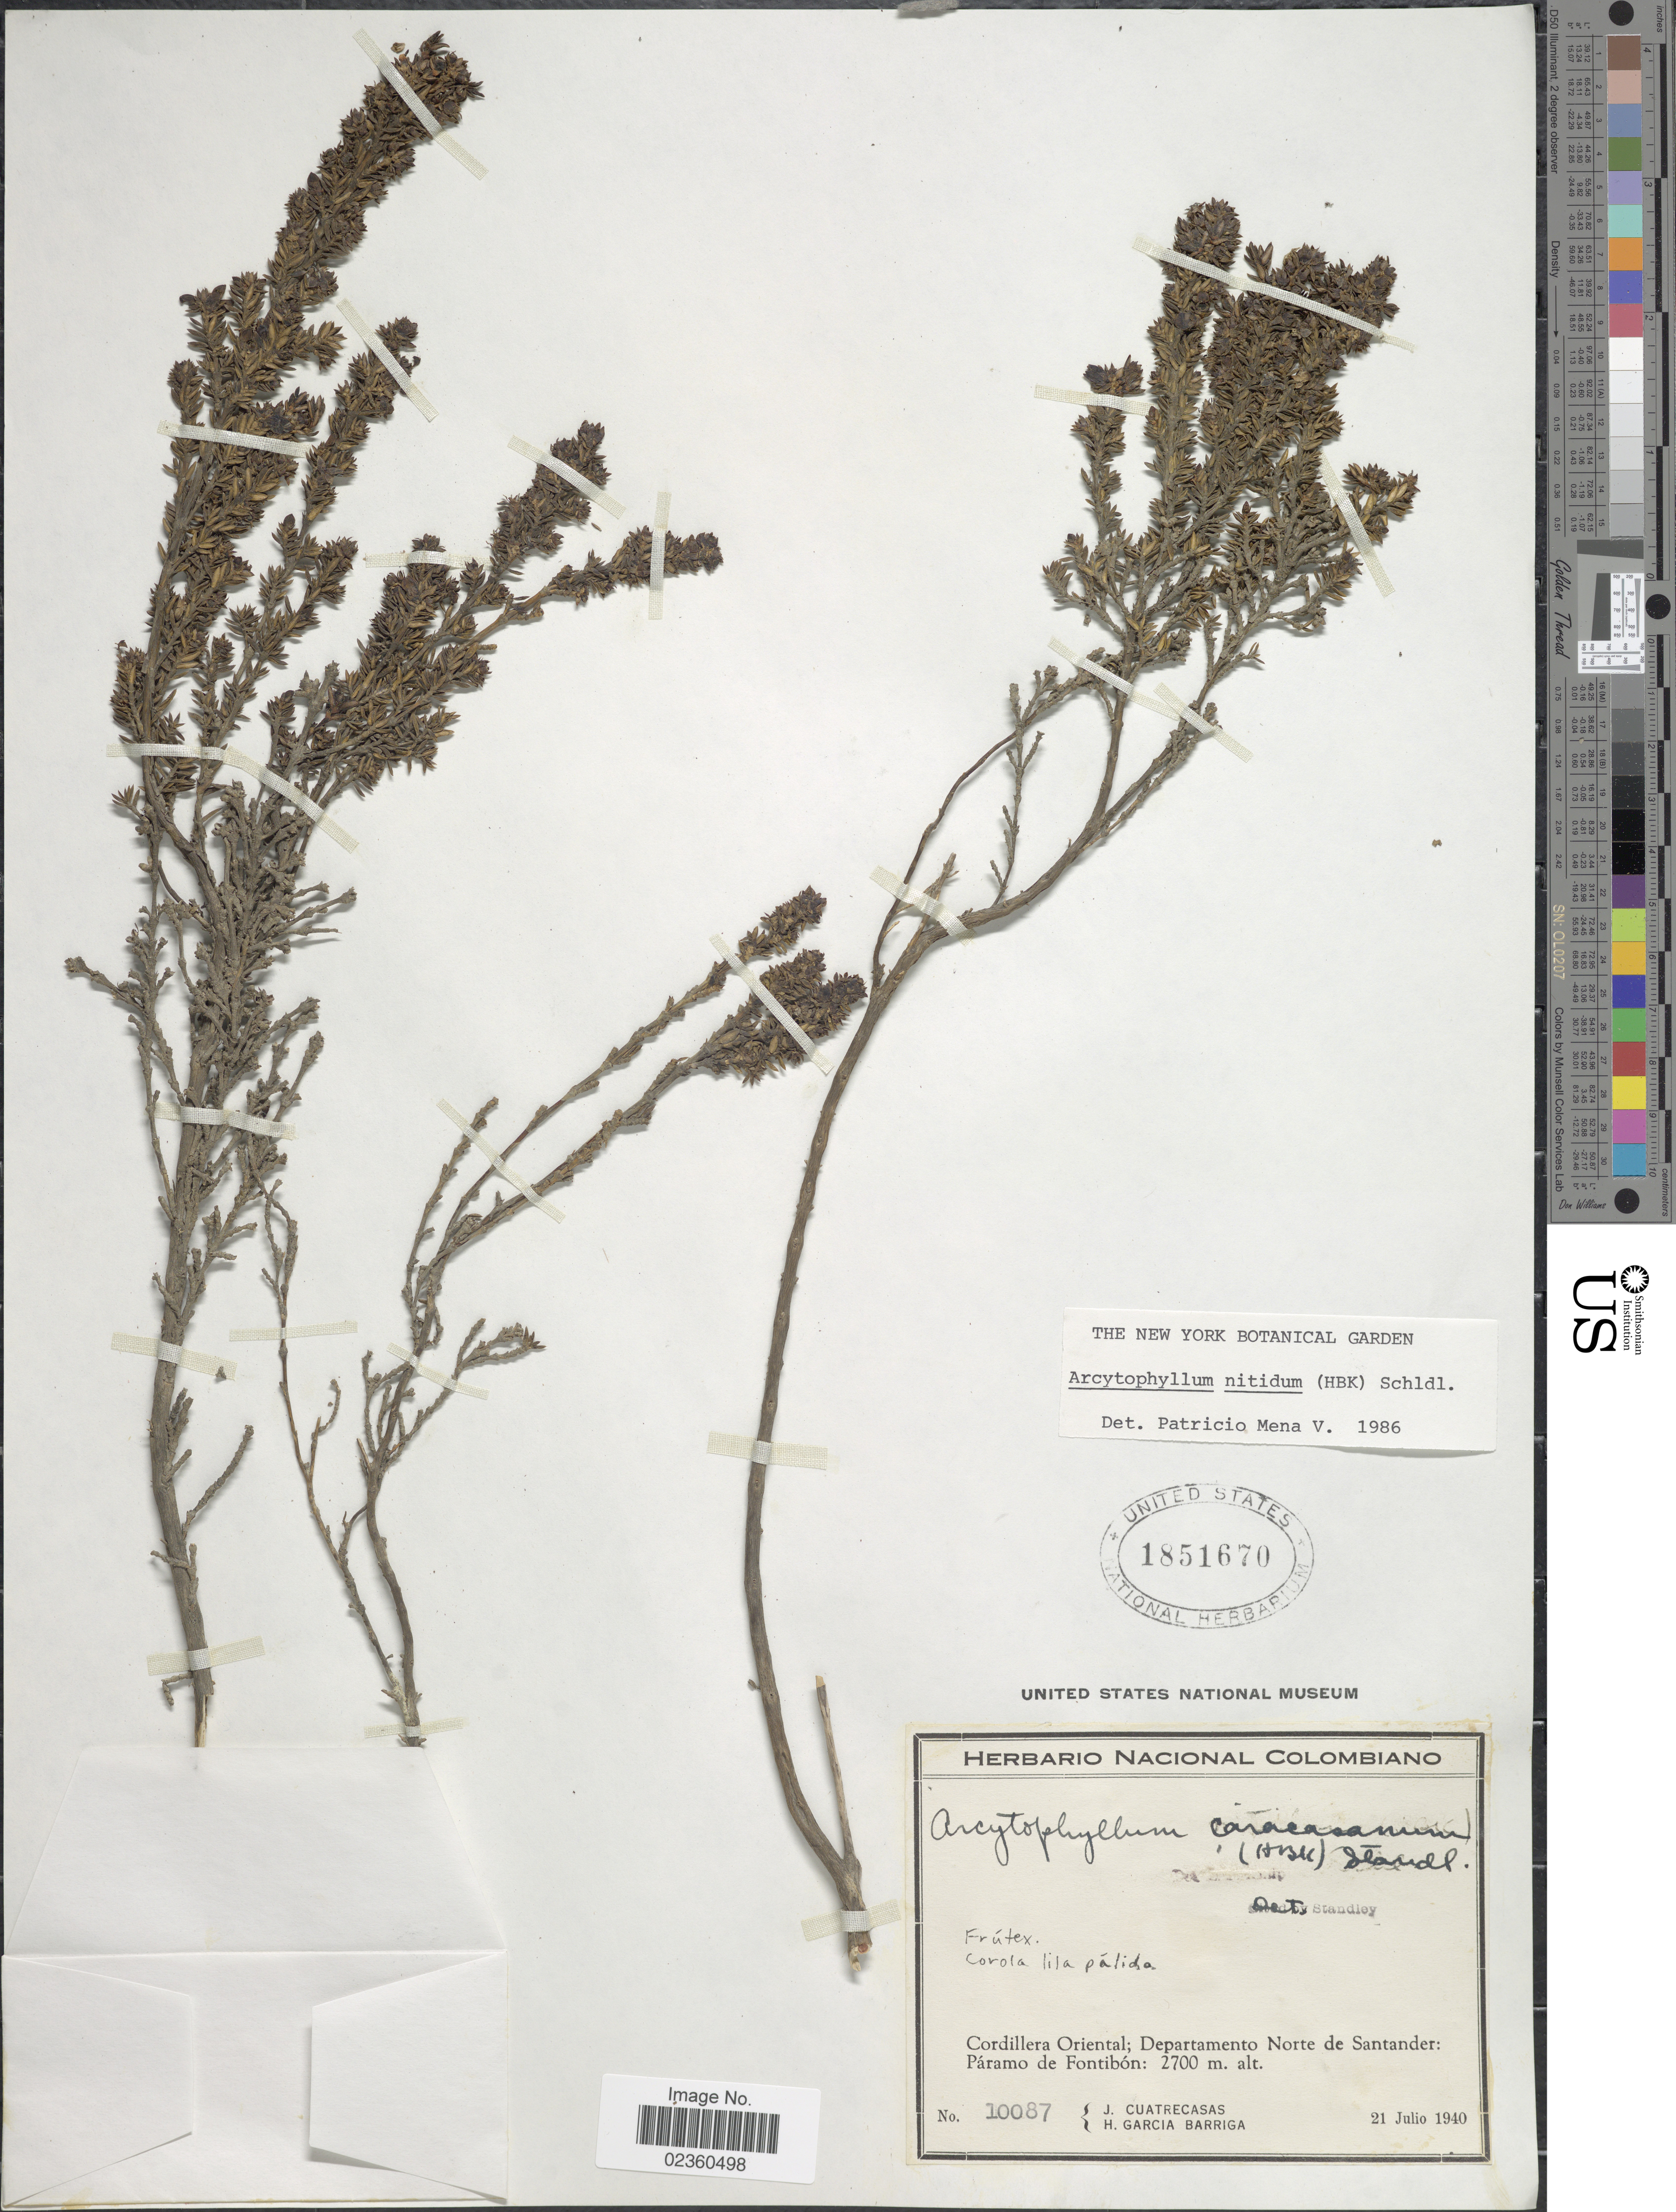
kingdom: Plantae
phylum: Tracheophyta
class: Magnoliopsida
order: Gentianales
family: Rubiaceae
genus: Arcytophyllum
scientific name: Arcytophyllum nitidum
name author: (Kunth) Schltdl.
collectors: J. Cuatrecasas & H. García Barriga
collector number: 10087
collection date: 1940-07-21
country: Colombia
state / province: Norte de Santander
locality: Cordillera Oriental; Departamento Norte de Santander: Páramo de Fontibón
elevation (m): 2700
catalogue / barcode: US 1851670